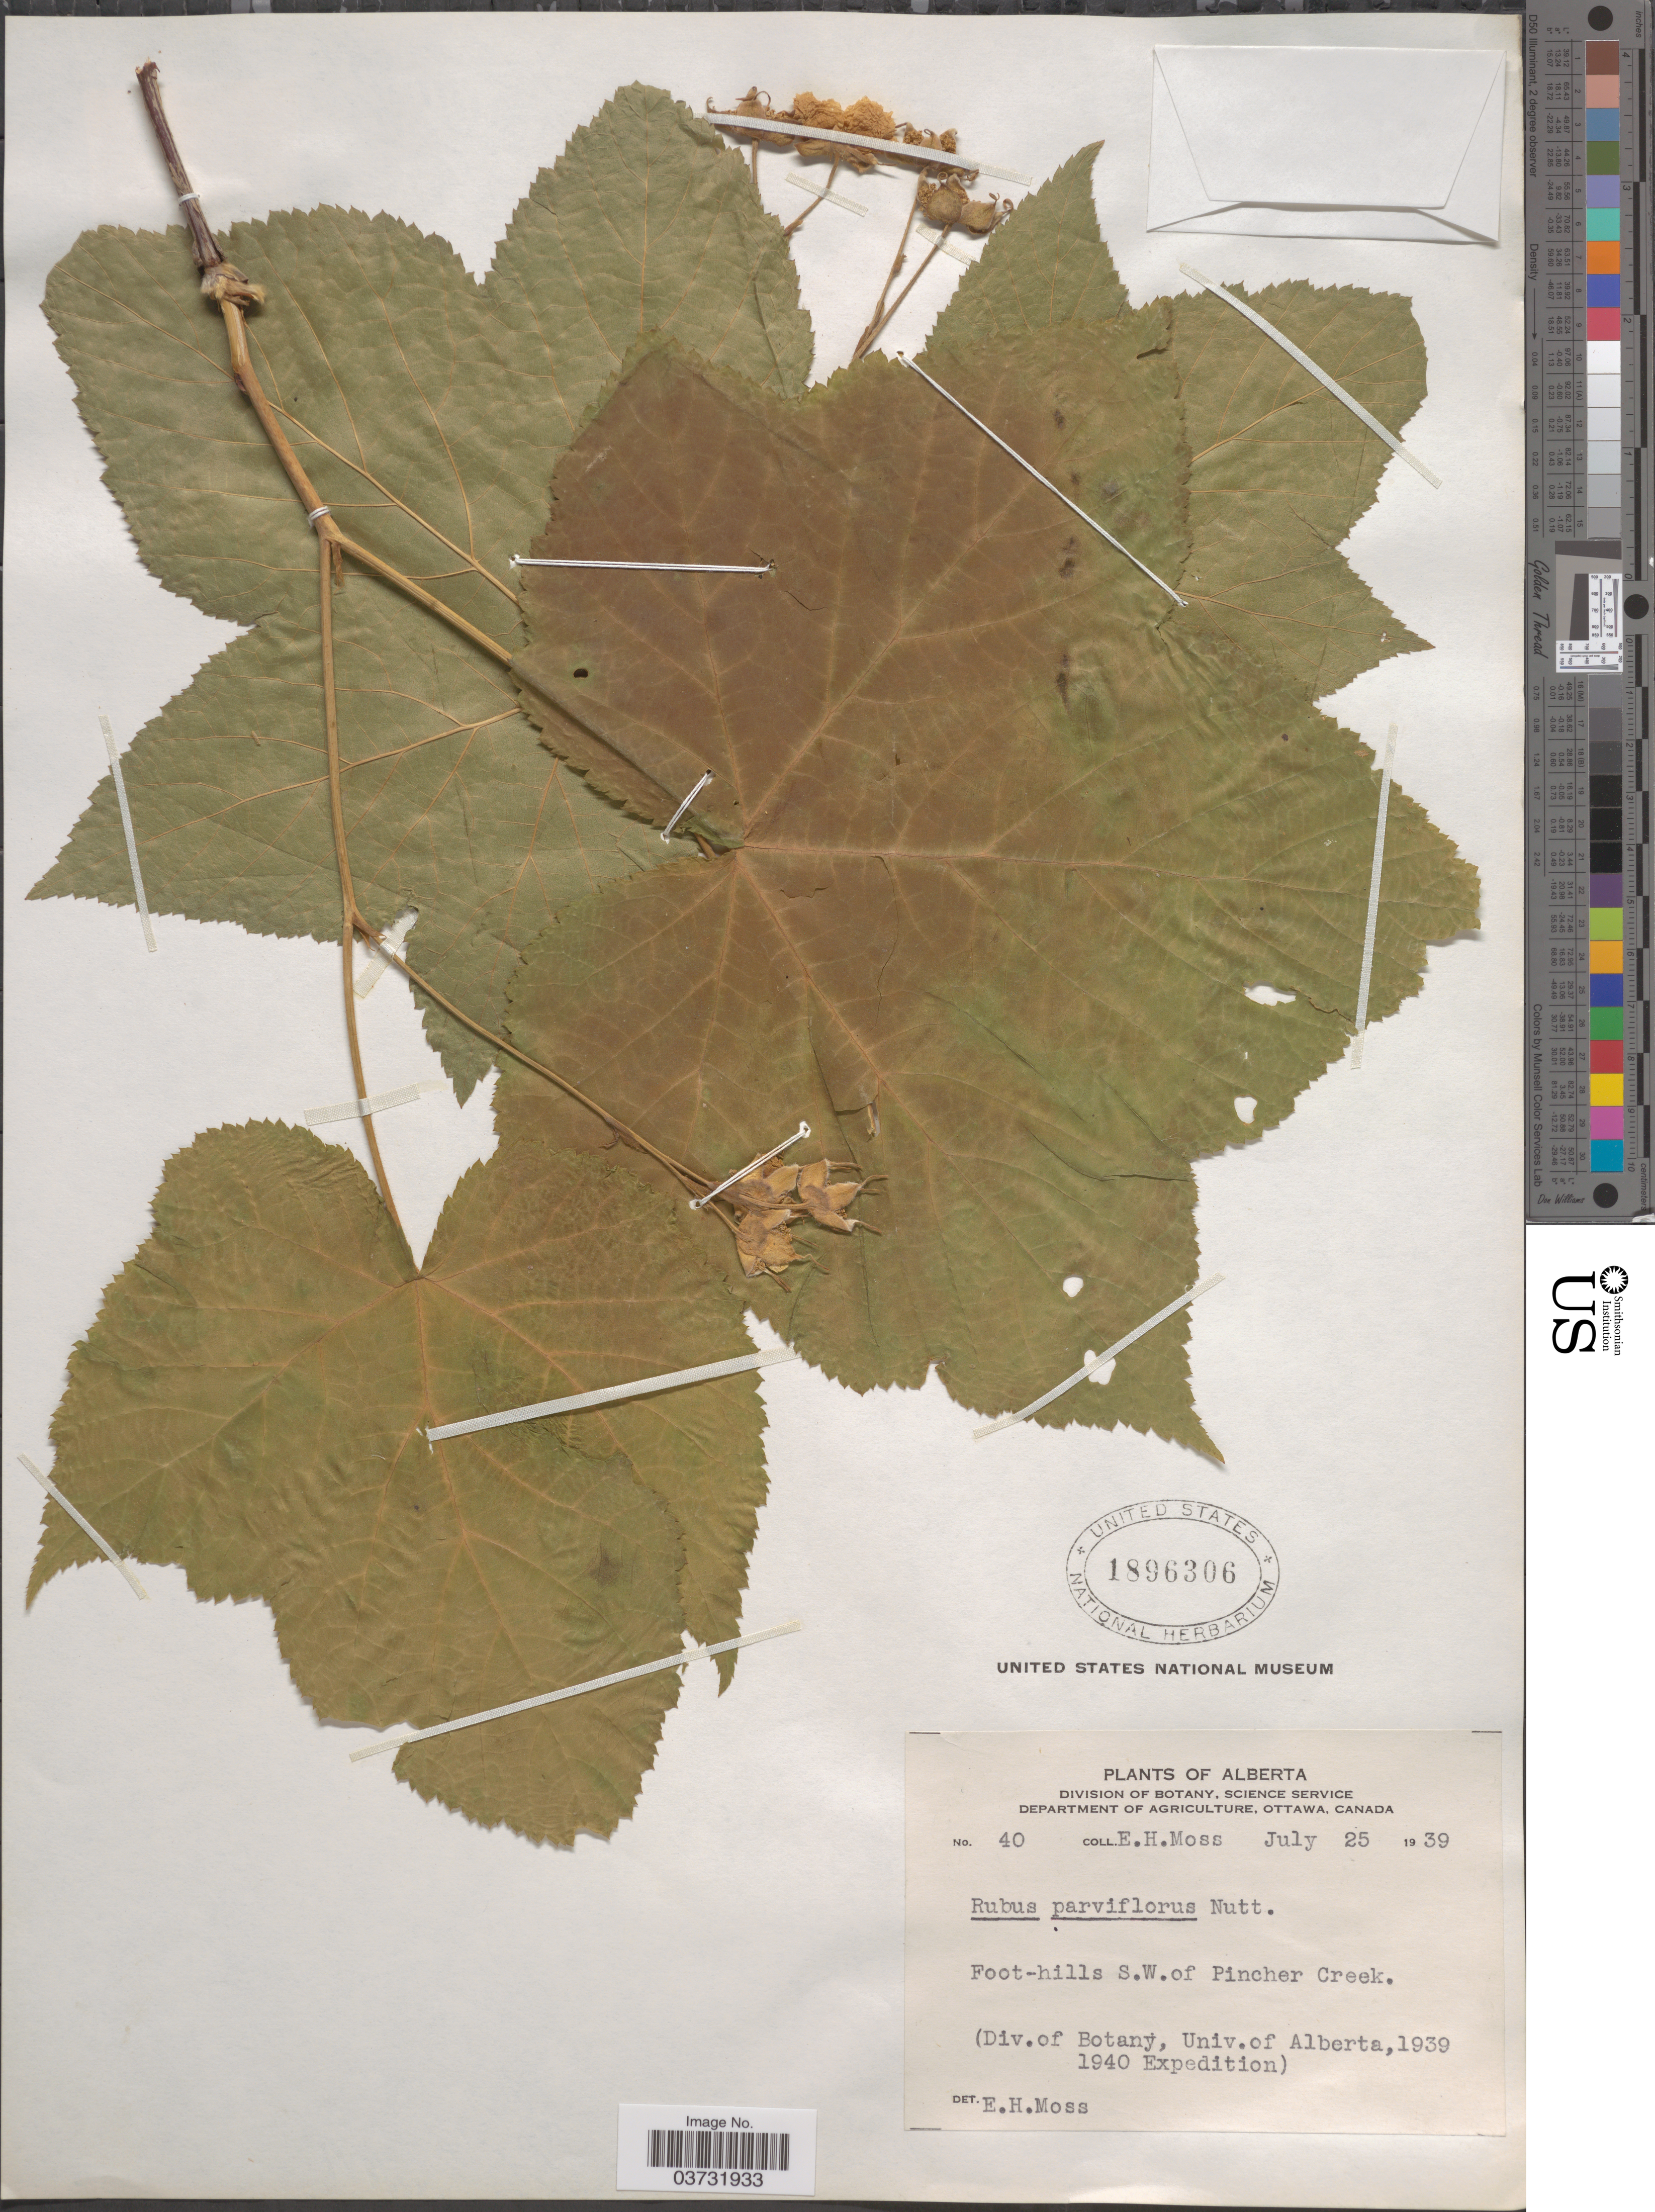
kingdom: Plantae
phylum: Tracheophyta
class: Magnoliopsida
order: Rosales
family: Rosaceae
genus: Rubus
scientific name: Rubus parviflorus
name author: Nutt.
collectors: E. Moss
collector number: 40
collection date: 1939-07-25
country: Canada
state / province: Alberta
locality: Foot-hills S. W. of Pincher Creek.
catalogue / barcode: US 1896306